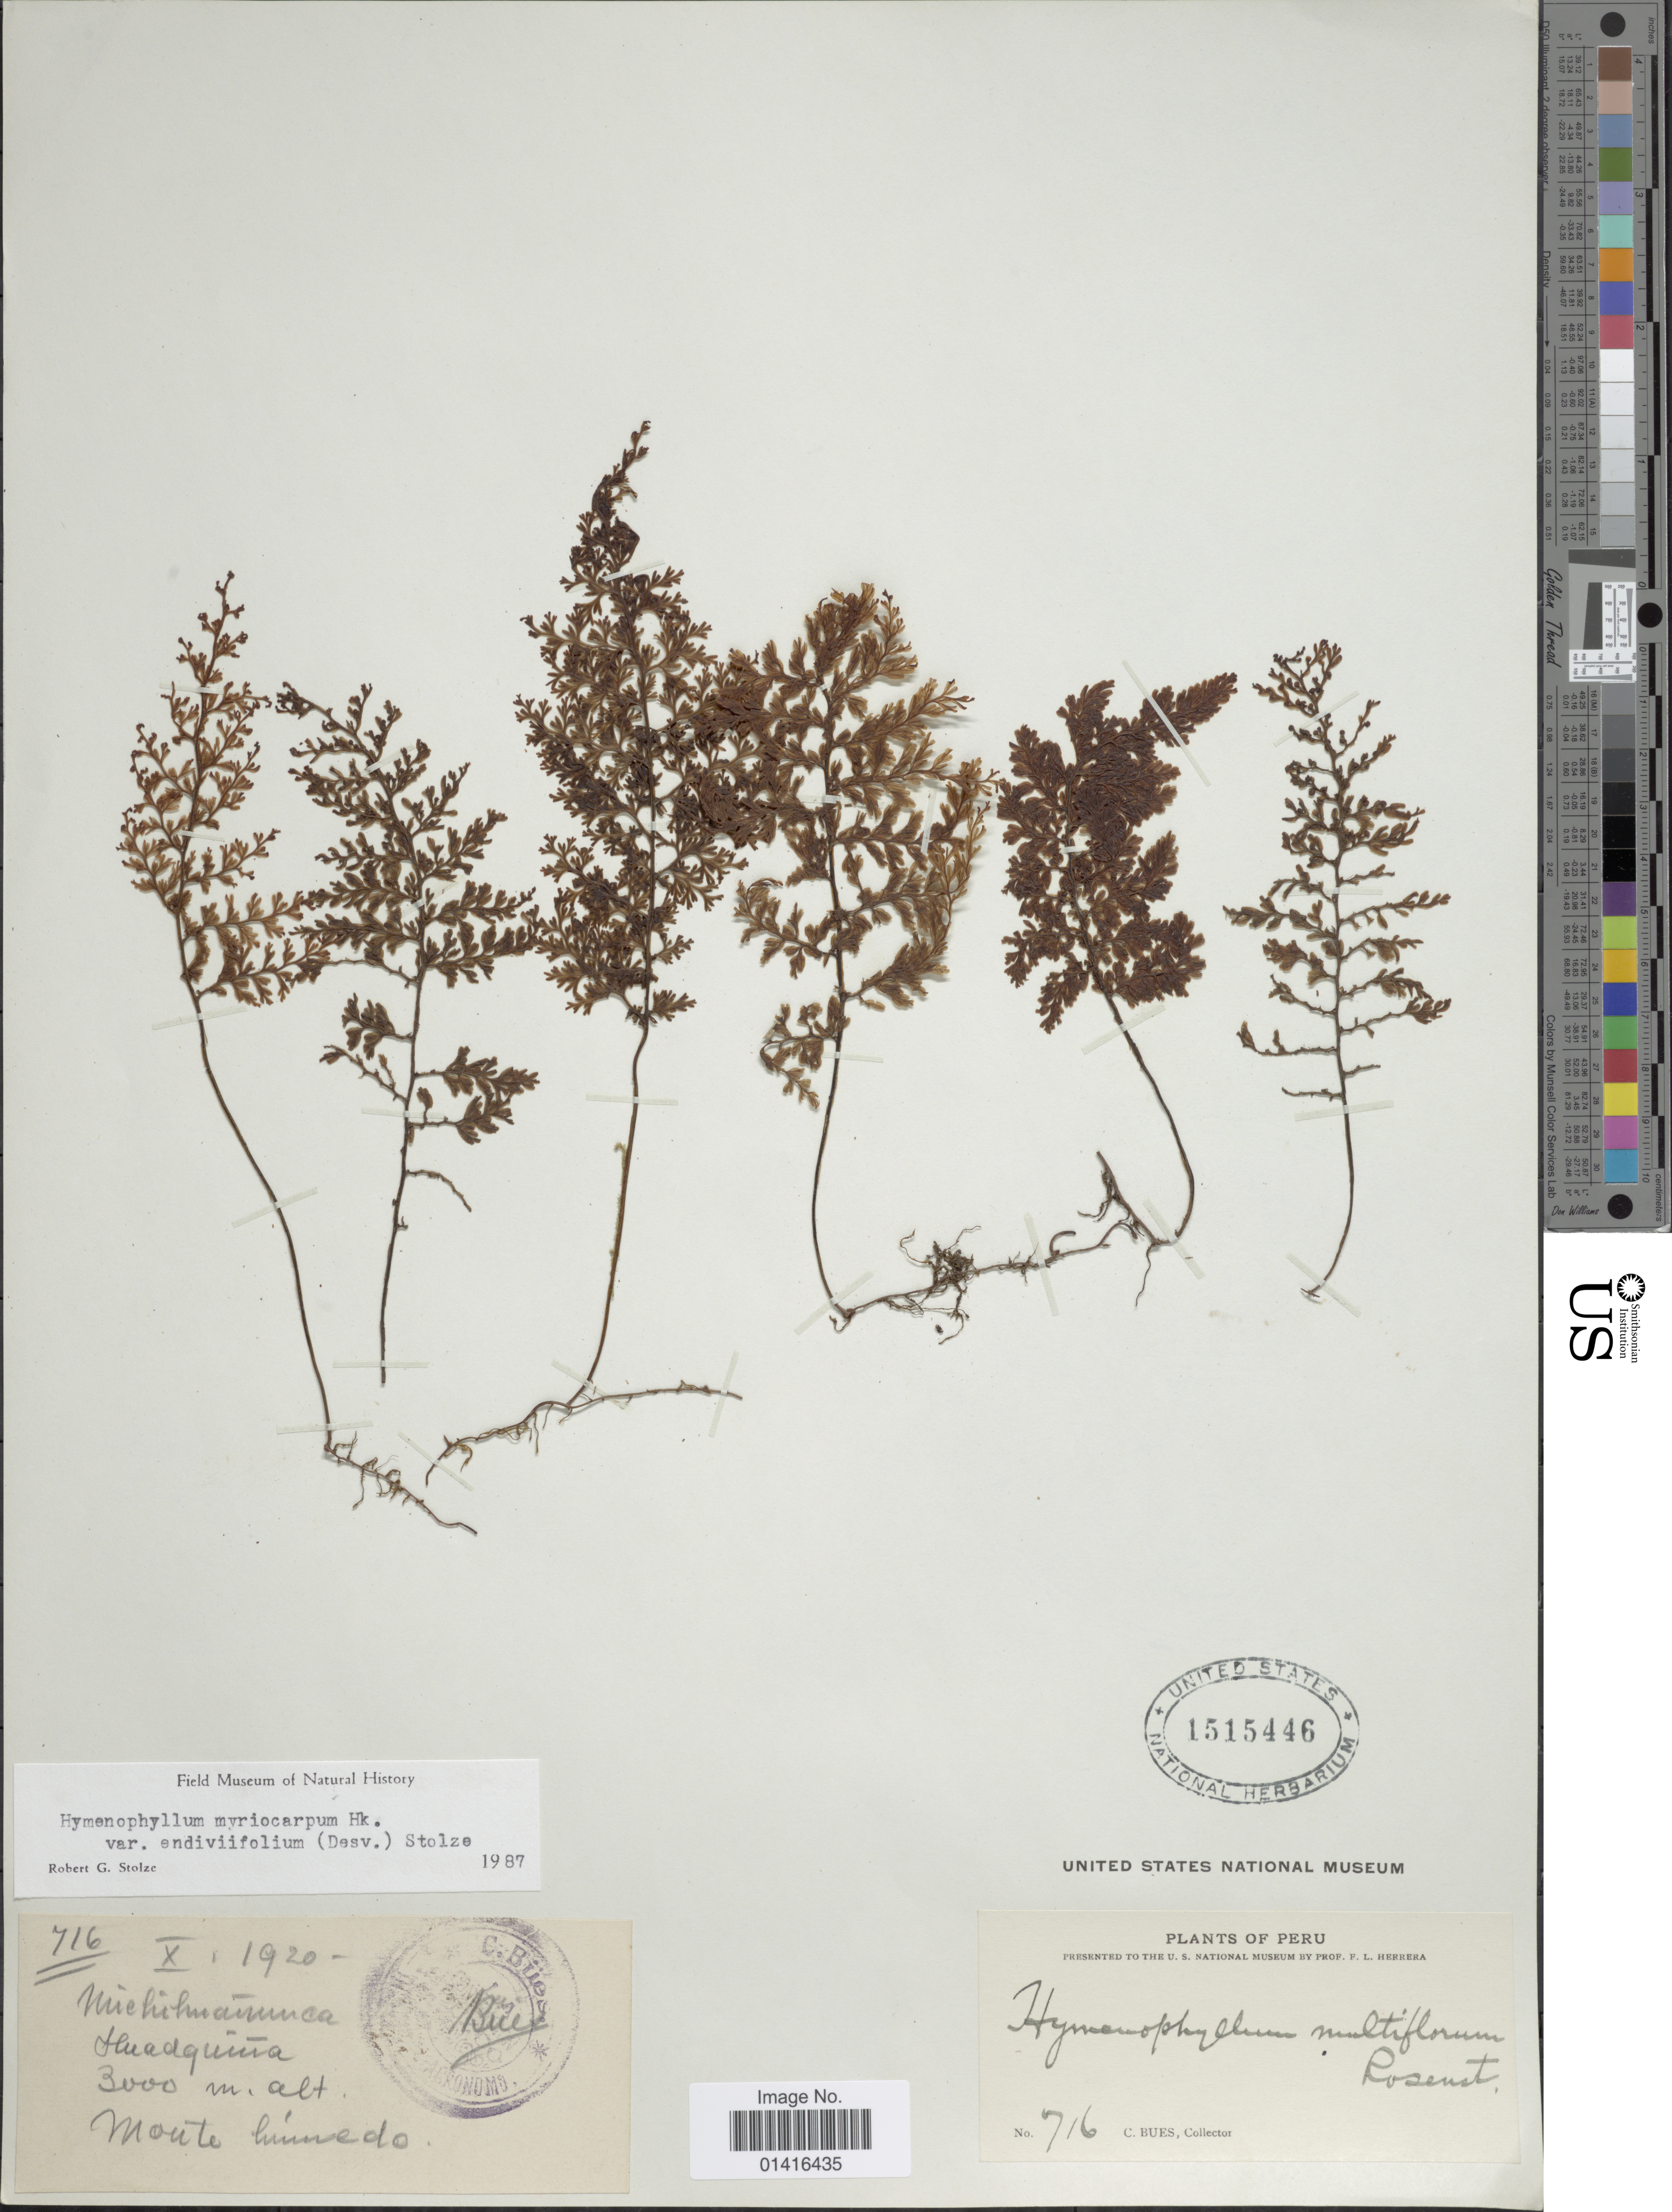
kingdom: Plantae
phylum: Tracheophyta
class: Polypodiopsida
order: Hymenophyllales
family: Hymenophyllaceae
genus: Hymenophyllum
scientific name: Hymenophyllum myriocarpum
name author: Hook.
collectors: C. Bues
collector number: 716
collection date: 1920-10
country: Peru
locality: Michihuanunca Huadquiña. Monte húmedo.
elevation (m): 3000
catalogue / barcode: US 1515446